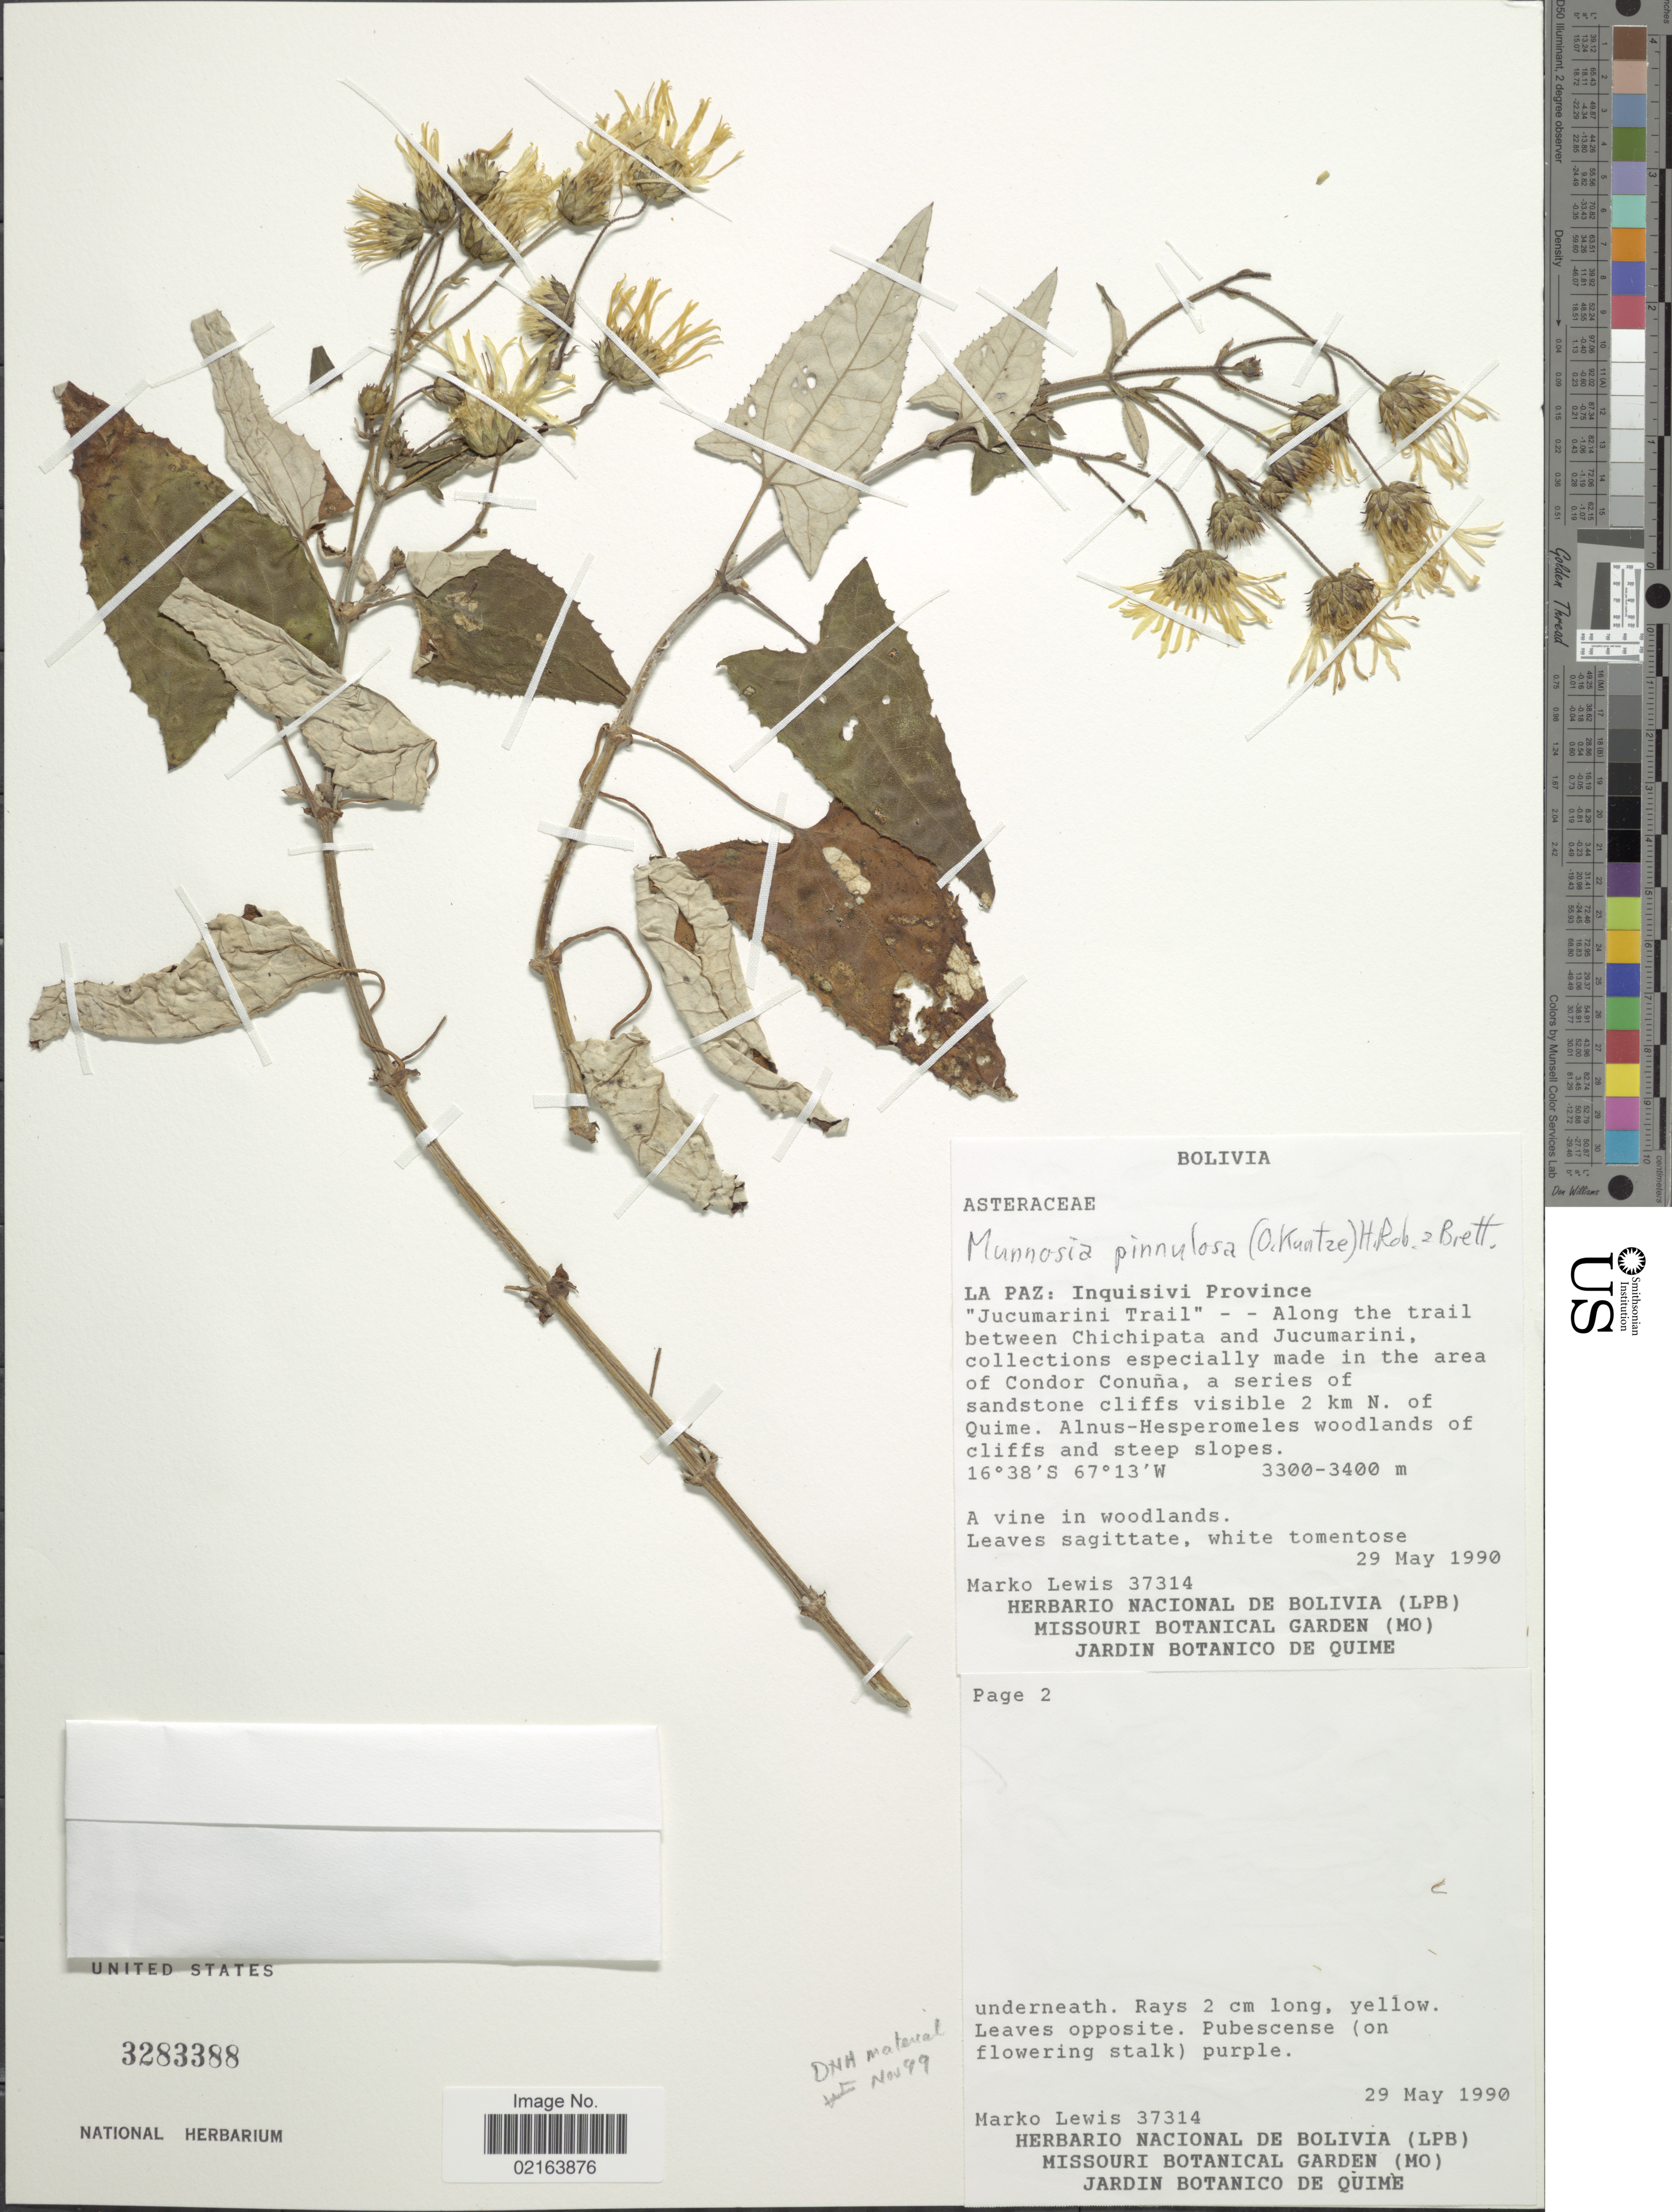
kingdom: Plantae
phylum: Tracheophyta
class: Magnoliopsida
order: Asterales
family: Asteraceae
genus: Munnozia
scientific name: Munnozia pinnulosa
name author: (Kuntze) H. Rob. & Brettell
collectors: M. A. Lewis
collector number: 37314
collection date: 1990-05-29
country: Bolivia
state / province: La Paz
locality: La Paz: Inquisivi Province, Jucumarini Trail, Along the trail between Chichipata and Jucumarini, collections especially made in the area of Condor Conuna, a series of sandstone cliffs visible 2 km N. of Quime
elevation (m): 3300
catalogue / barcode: US 3283388